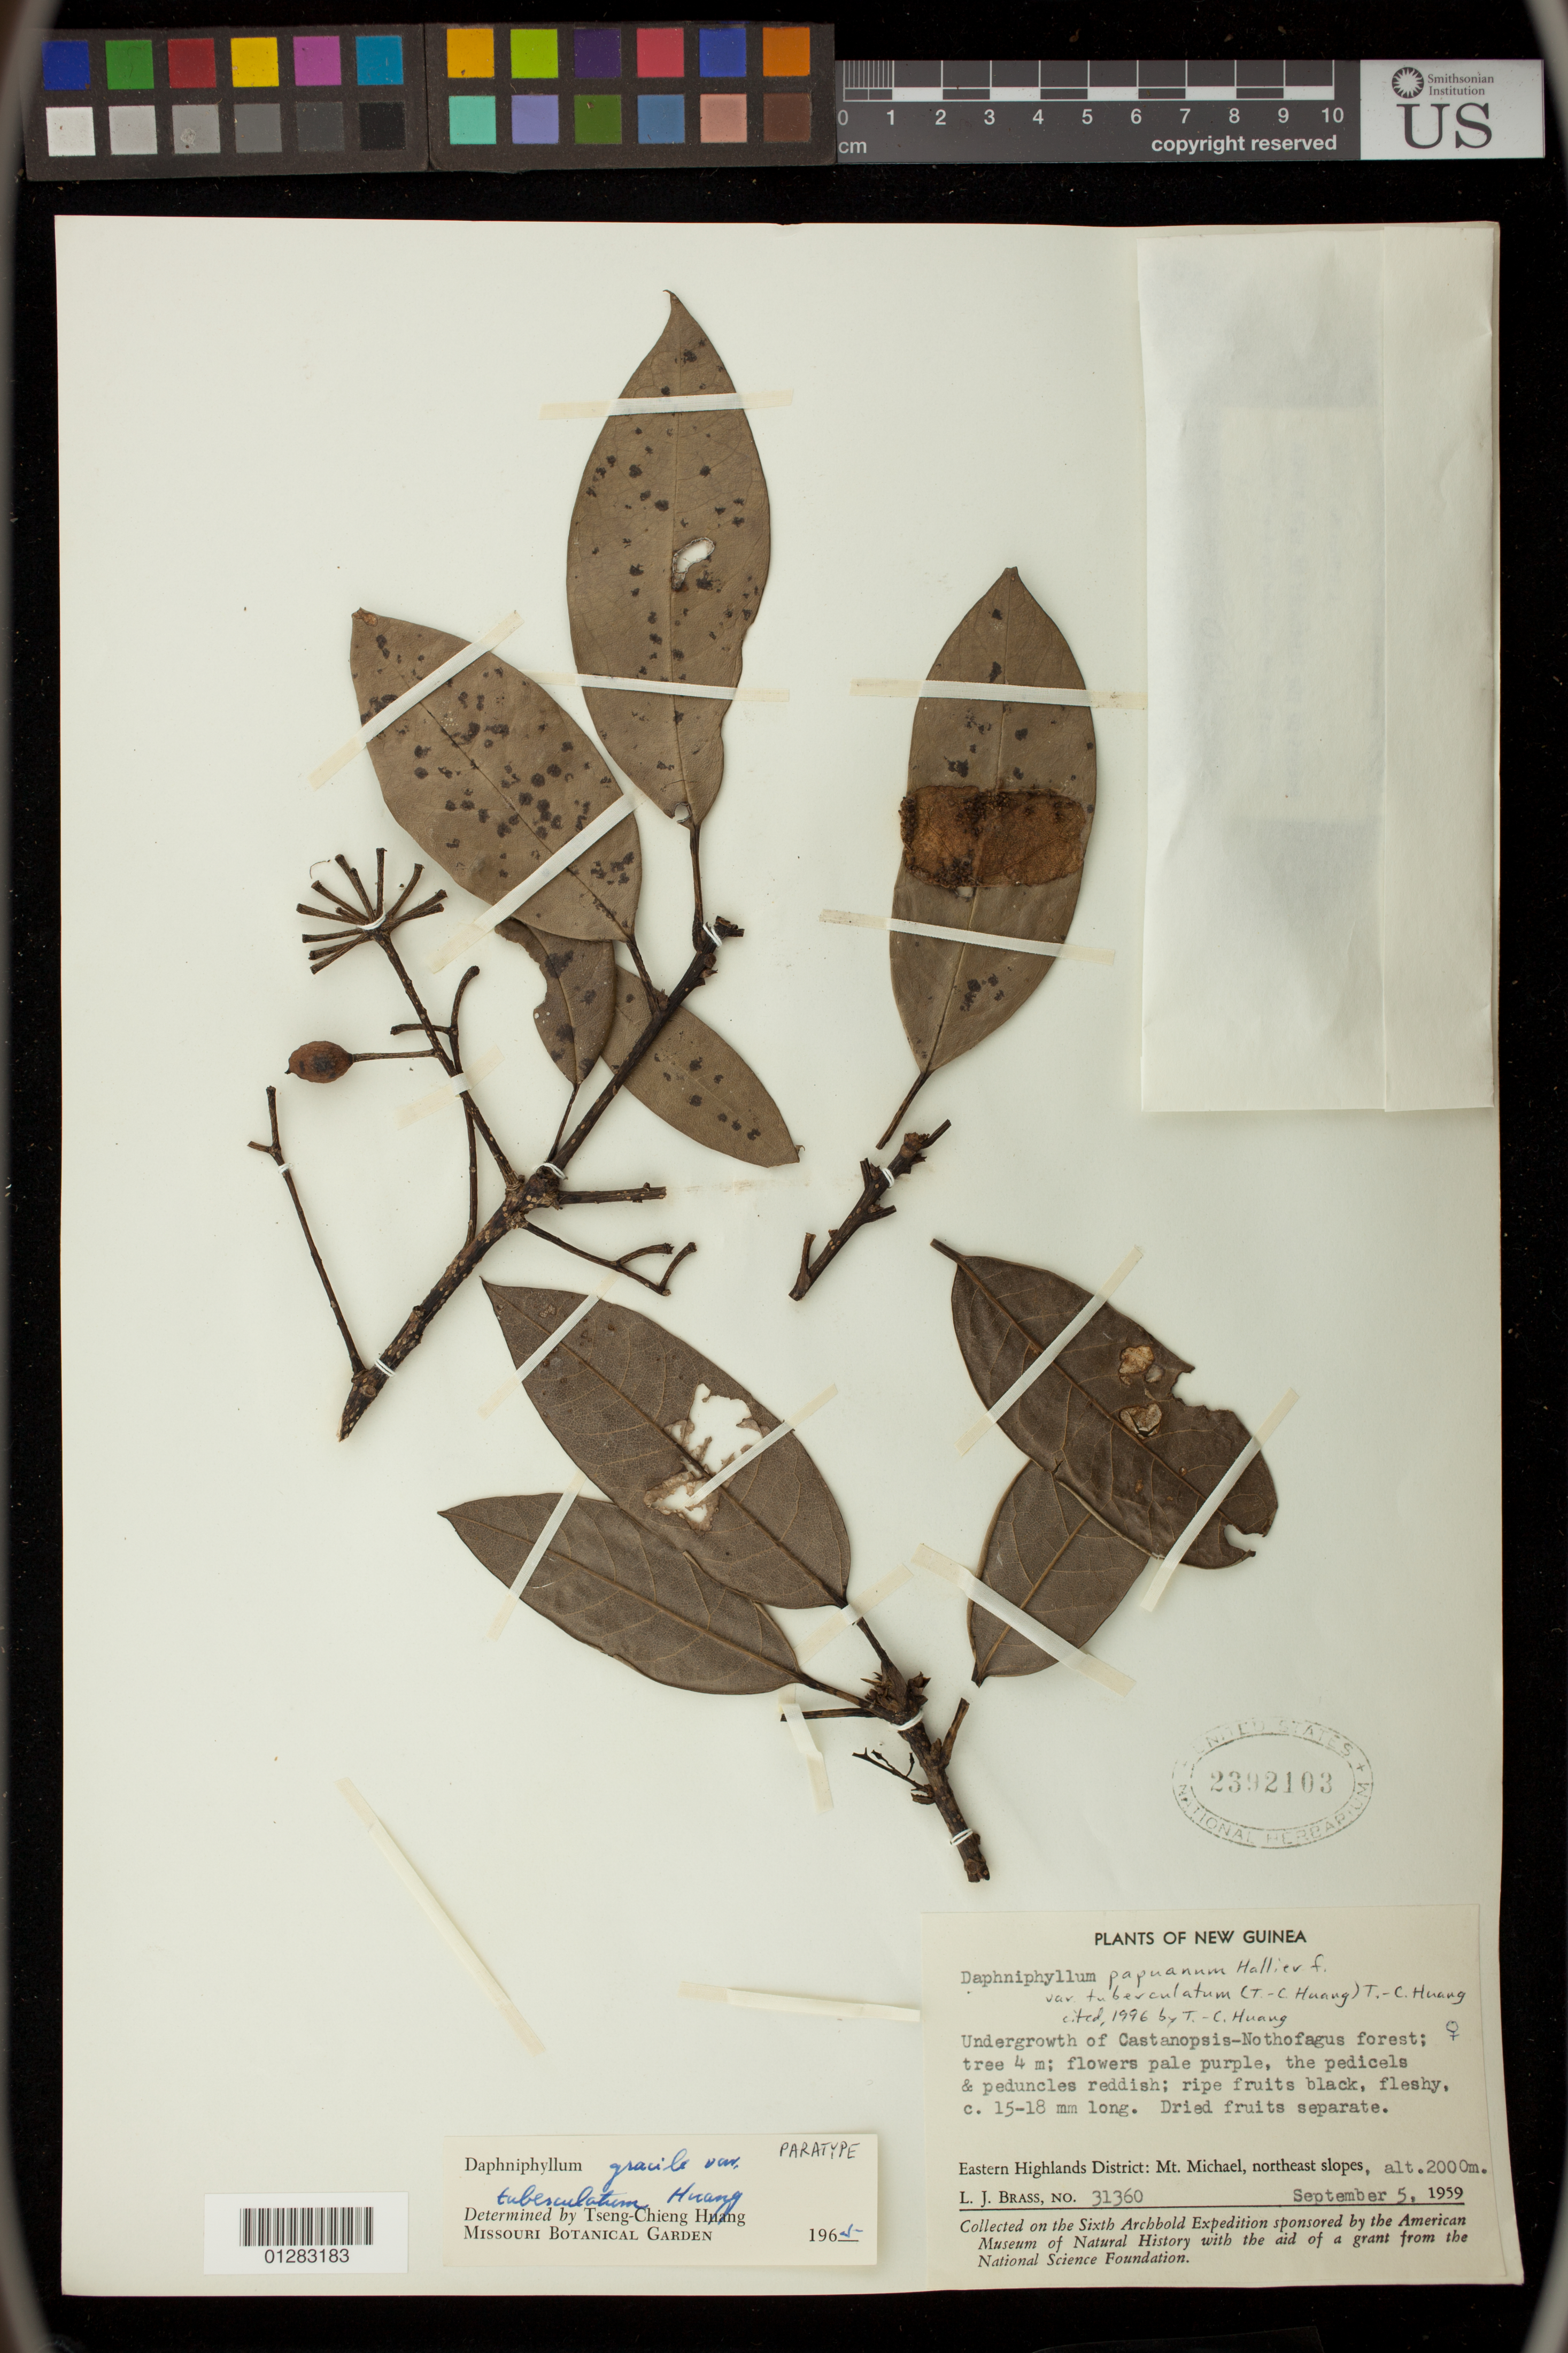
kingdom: Plantae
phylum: Tracheophyta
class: Magnoliopsida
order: Saxifragales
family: Daphniphyllaceae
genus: Daphniphyllum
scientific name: Daphniphyllum papuanum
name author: Hallier f.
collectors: L. J. Brass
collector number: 31360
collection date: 1959-09-05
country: Papua New Guinea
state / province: Eastern Highlands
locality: Northeastslopes, Mt. Michael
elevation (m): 610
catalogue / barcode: US 2392103